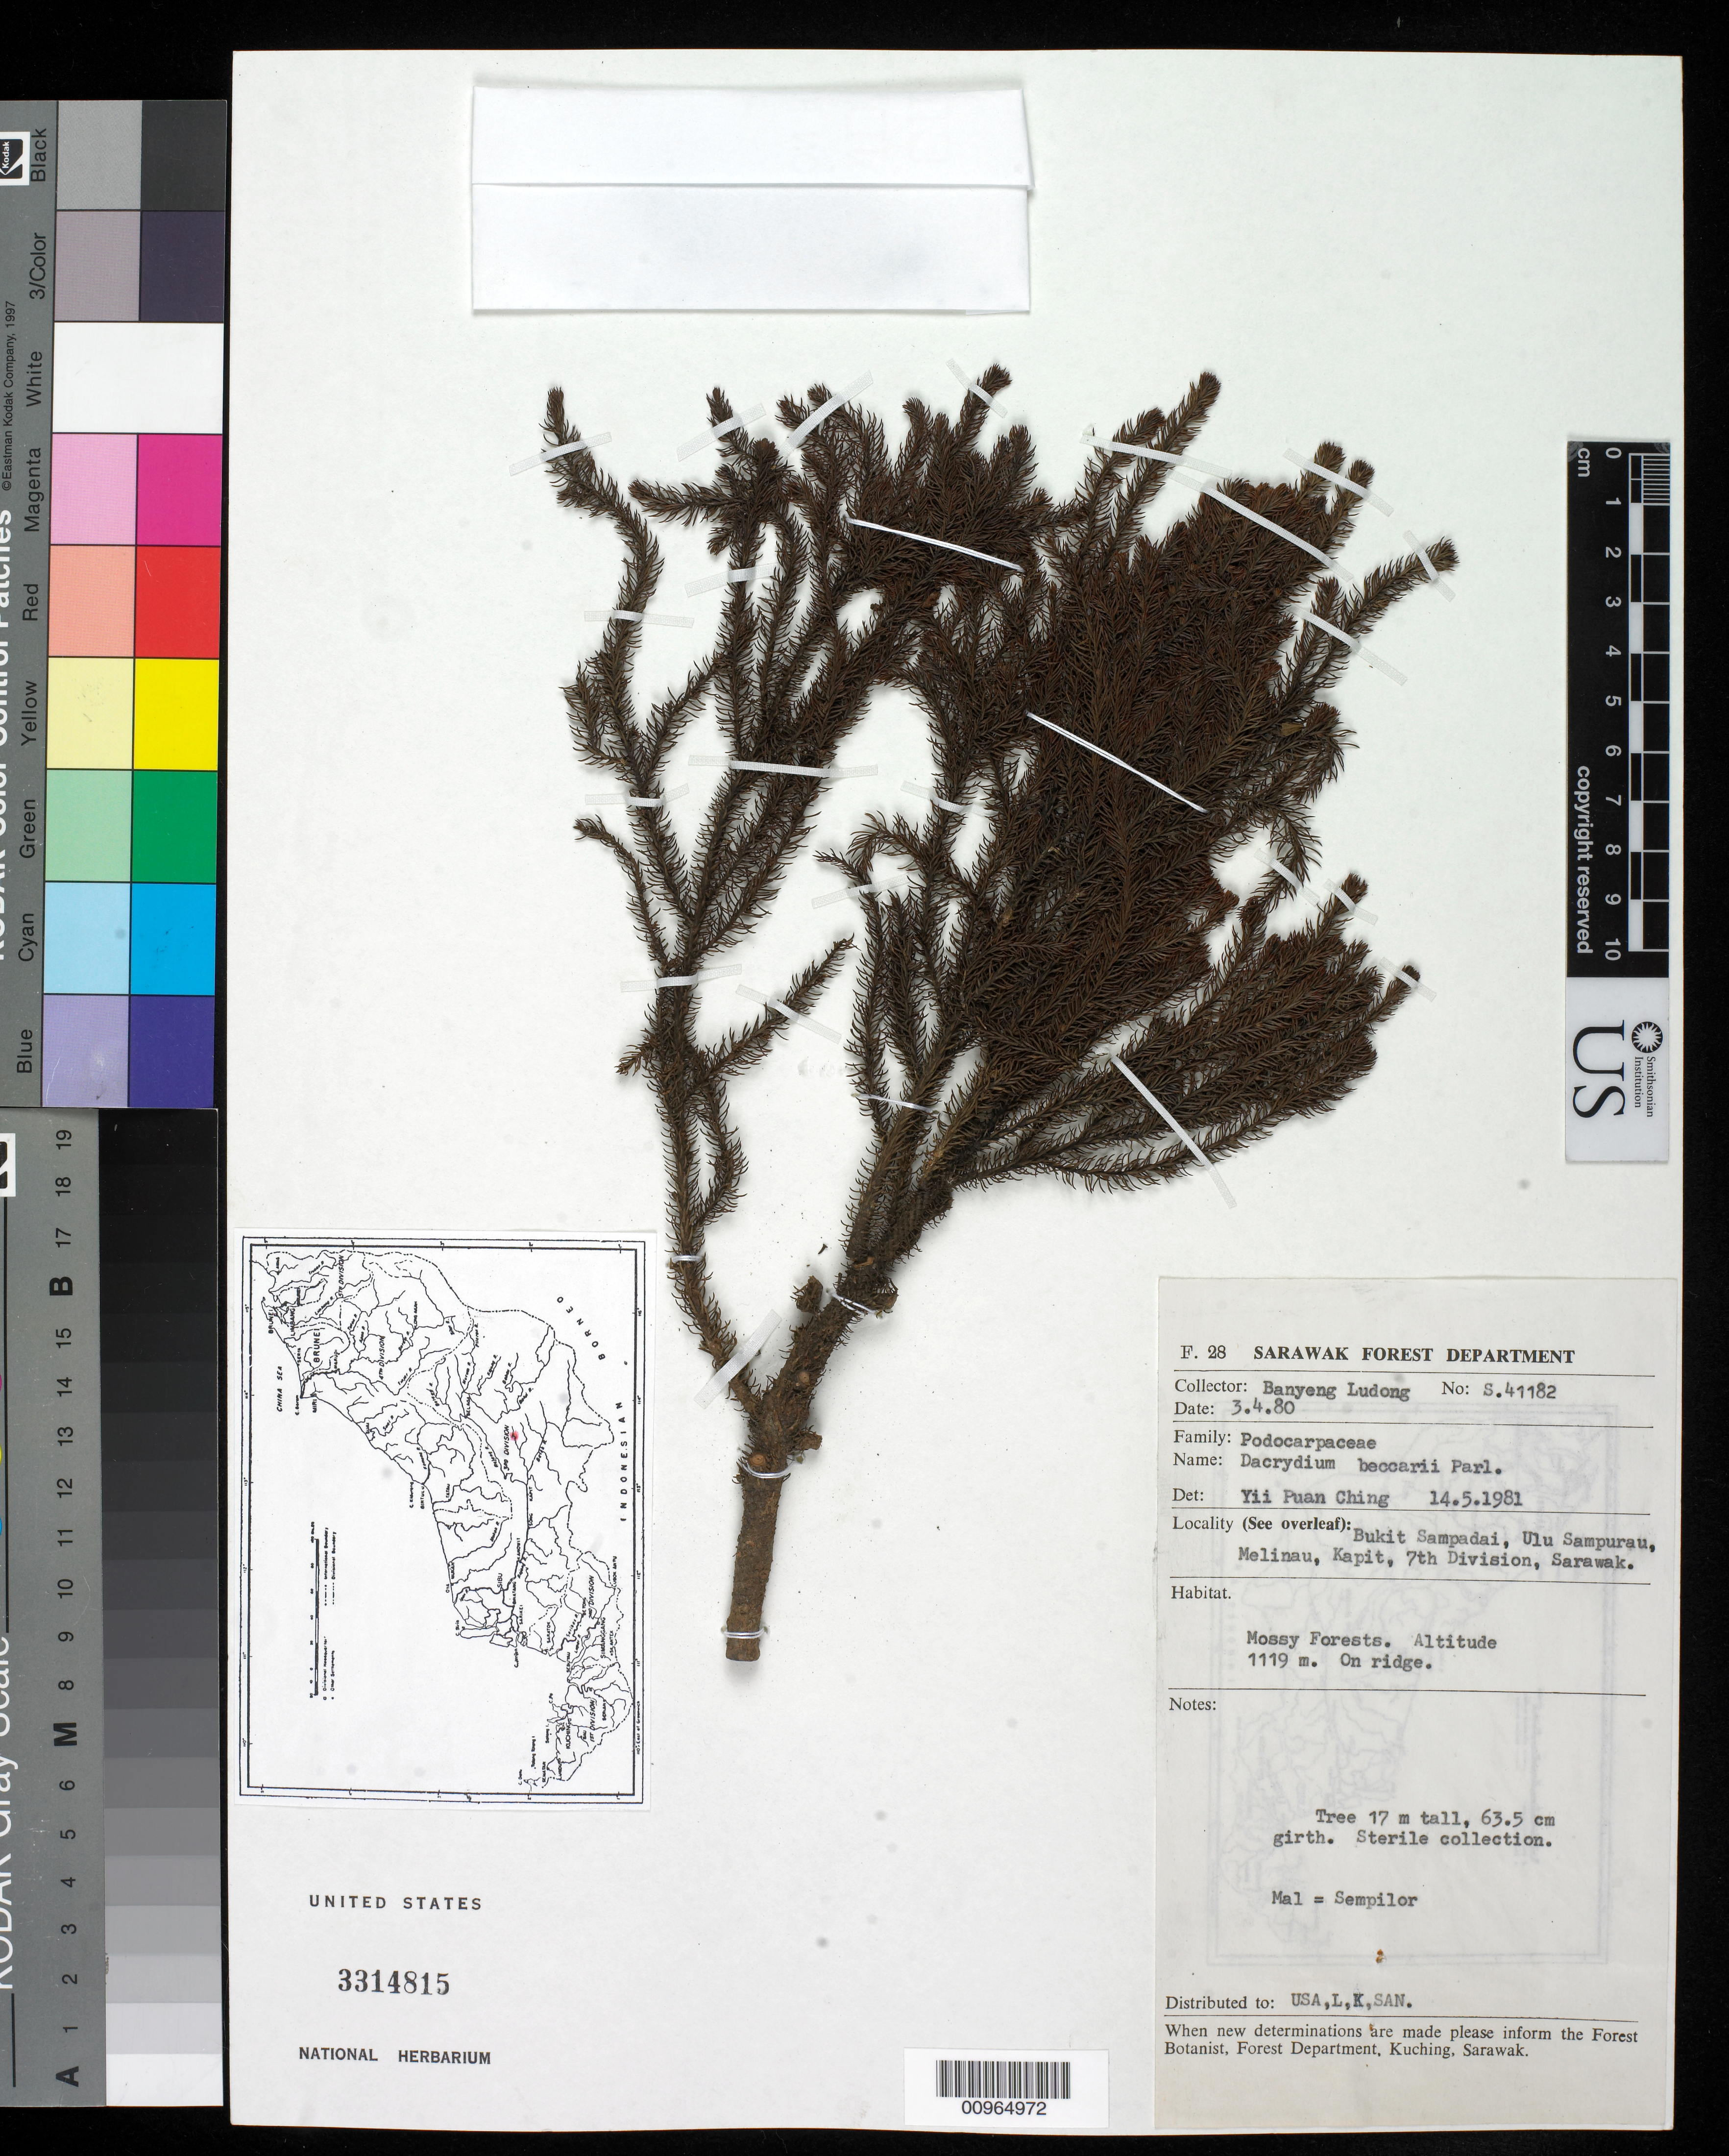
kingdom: Plantae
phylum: Tracheophyta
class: Pinopsida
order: Pinales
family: Podocarpaceae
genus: Dacrydium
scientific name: Dacrydium beccarii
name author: Parl.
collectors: B. Ludong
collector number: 41182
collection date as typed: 04 Mar 1980 or 03 Apr 1980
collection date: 1980-03-04 or 1980-04-03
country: Malaysia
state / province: Sarawak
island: Borneo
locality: Bukit Sampadai, Ulu Sampurau, Melinau, Kapit, 7th Division. Mossy forests. On ridge.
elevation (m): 1119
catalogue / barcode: US 3314815